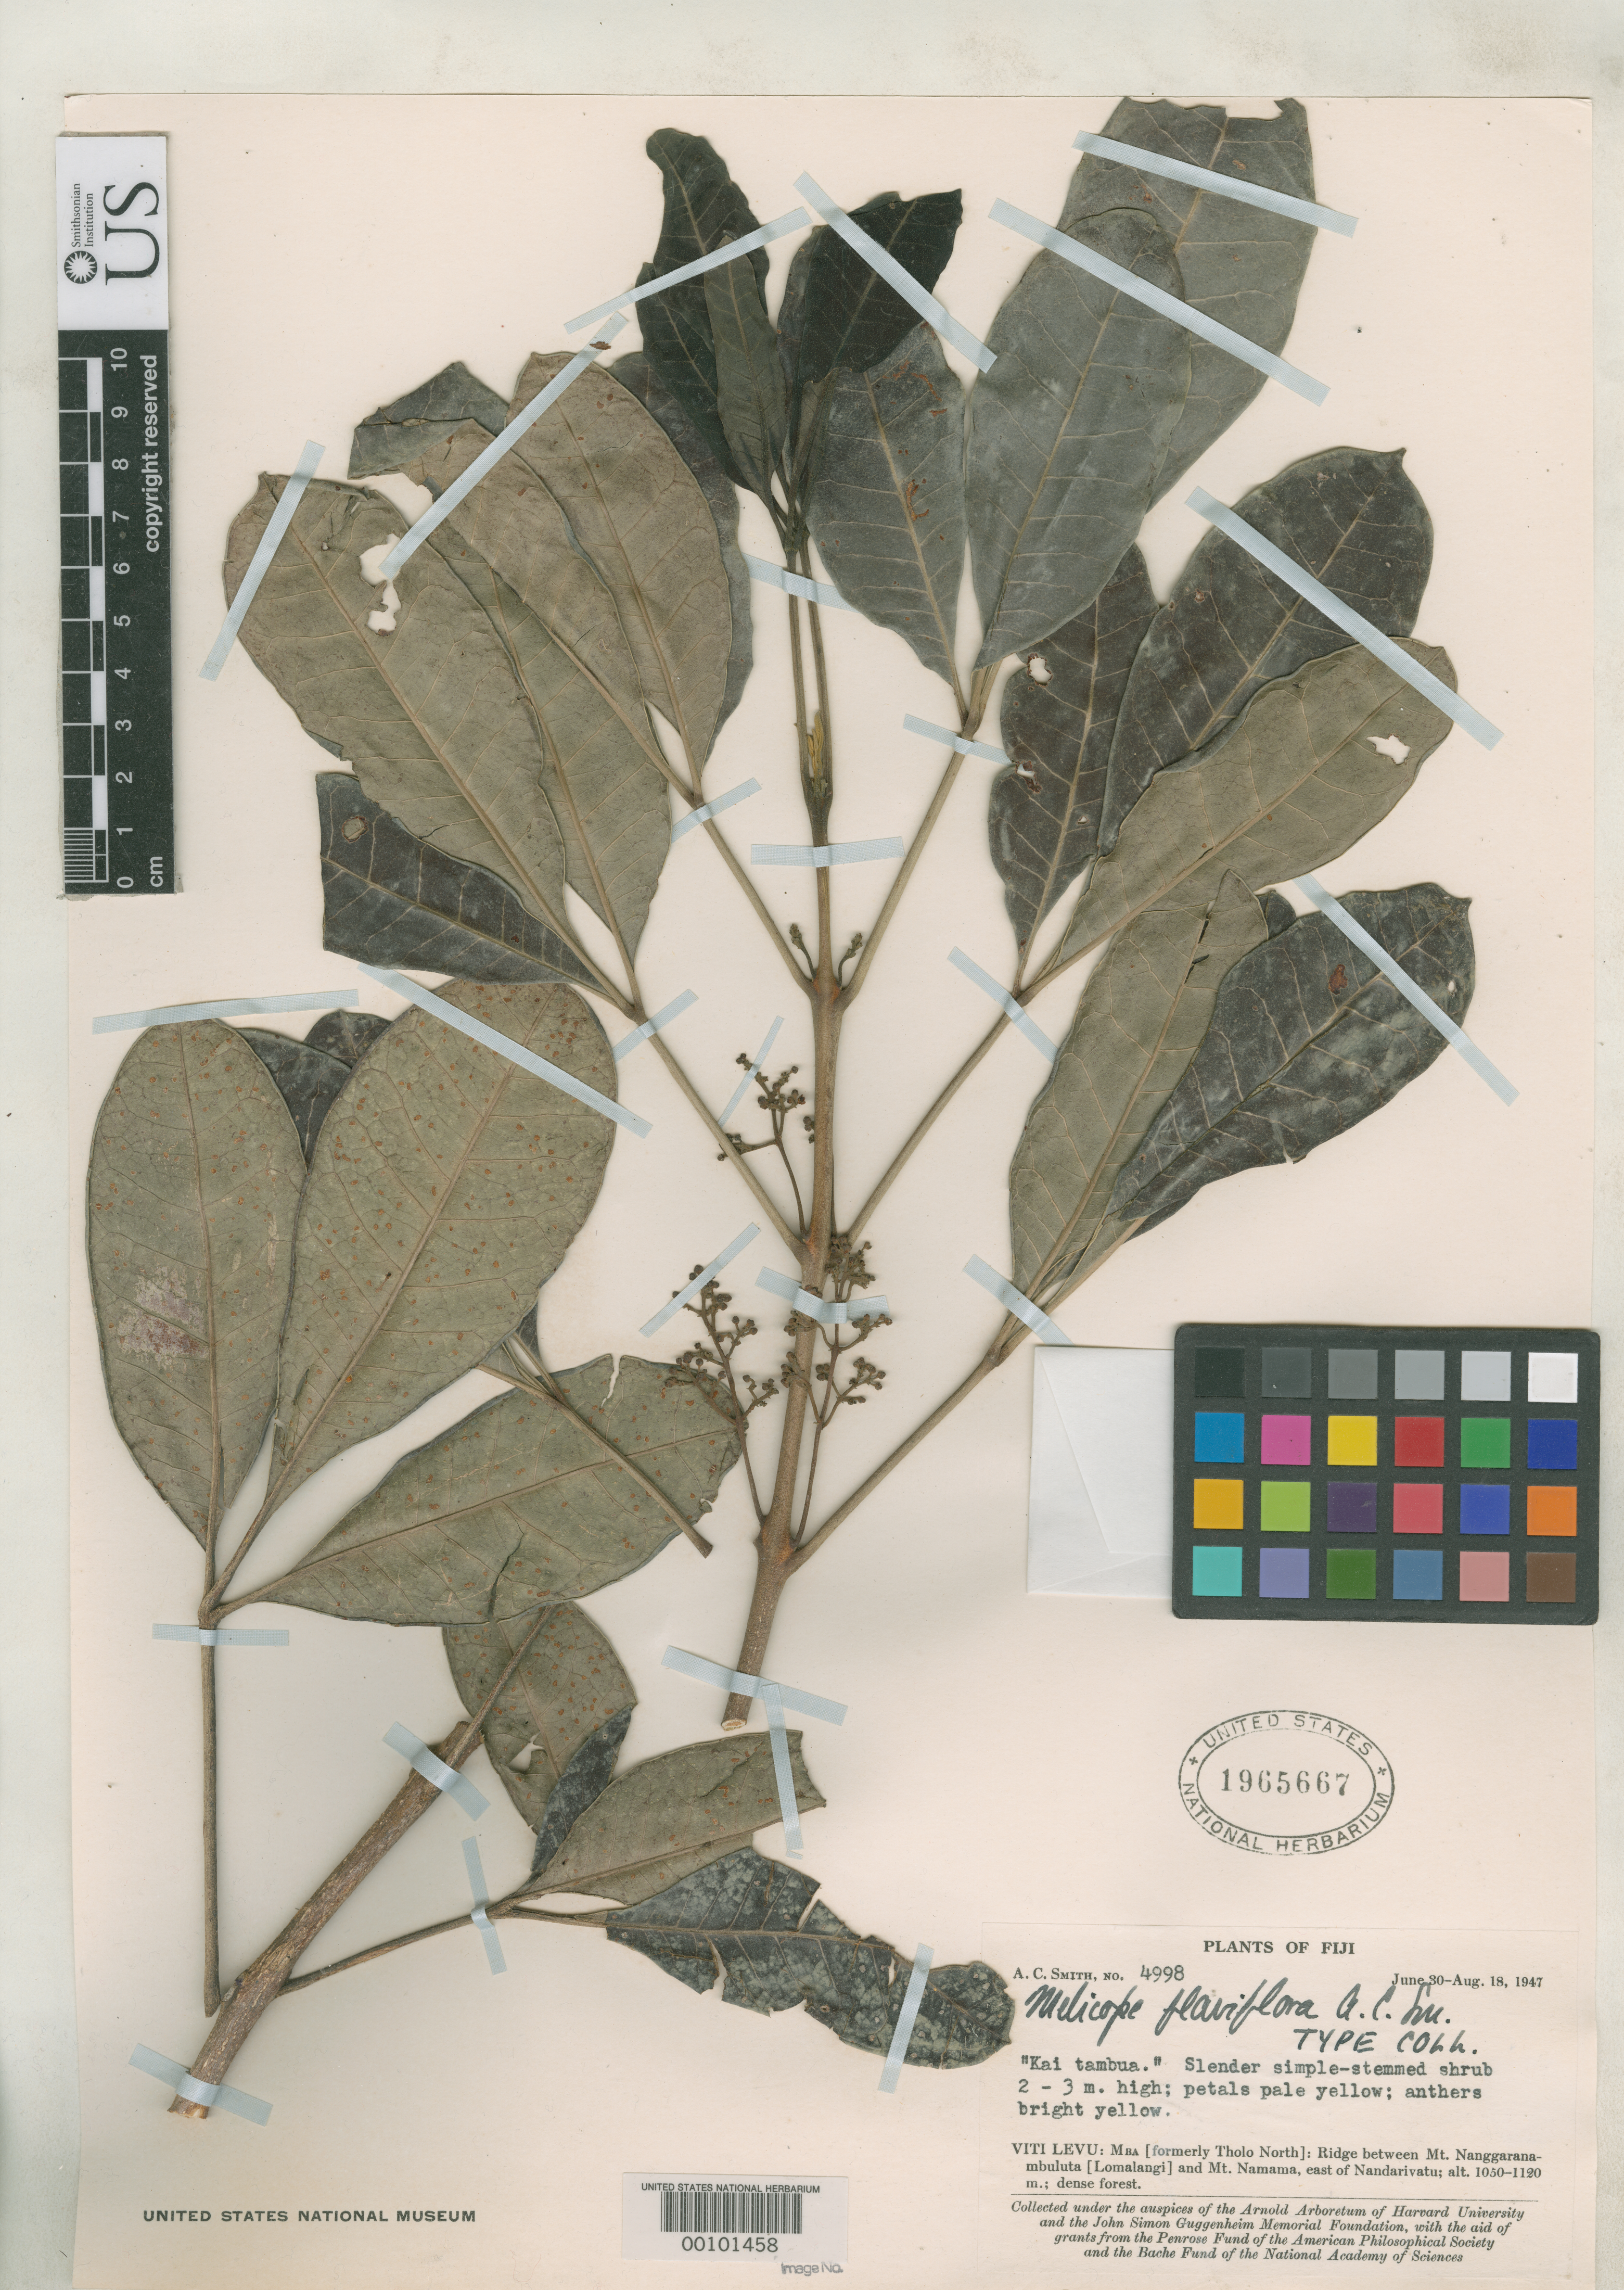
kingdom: Plantae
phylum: Tracheophyta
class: Magnoliopsida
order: Sapindales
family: Rutaceae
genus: Melicope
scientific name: Melicope flaviflora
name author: A.C. Sm.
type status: Isotype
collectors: A. C. Smith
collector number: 4998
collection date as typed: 30 Jun 1947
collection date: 1947-06-30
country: Fiji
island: Viti Levu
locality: Mba, ridge between Mt. Nanggaranambuluta & Mt. Namama, E of Nandarivatu. [Viti Levu Group]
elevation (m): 1050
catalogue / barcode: US 1965667